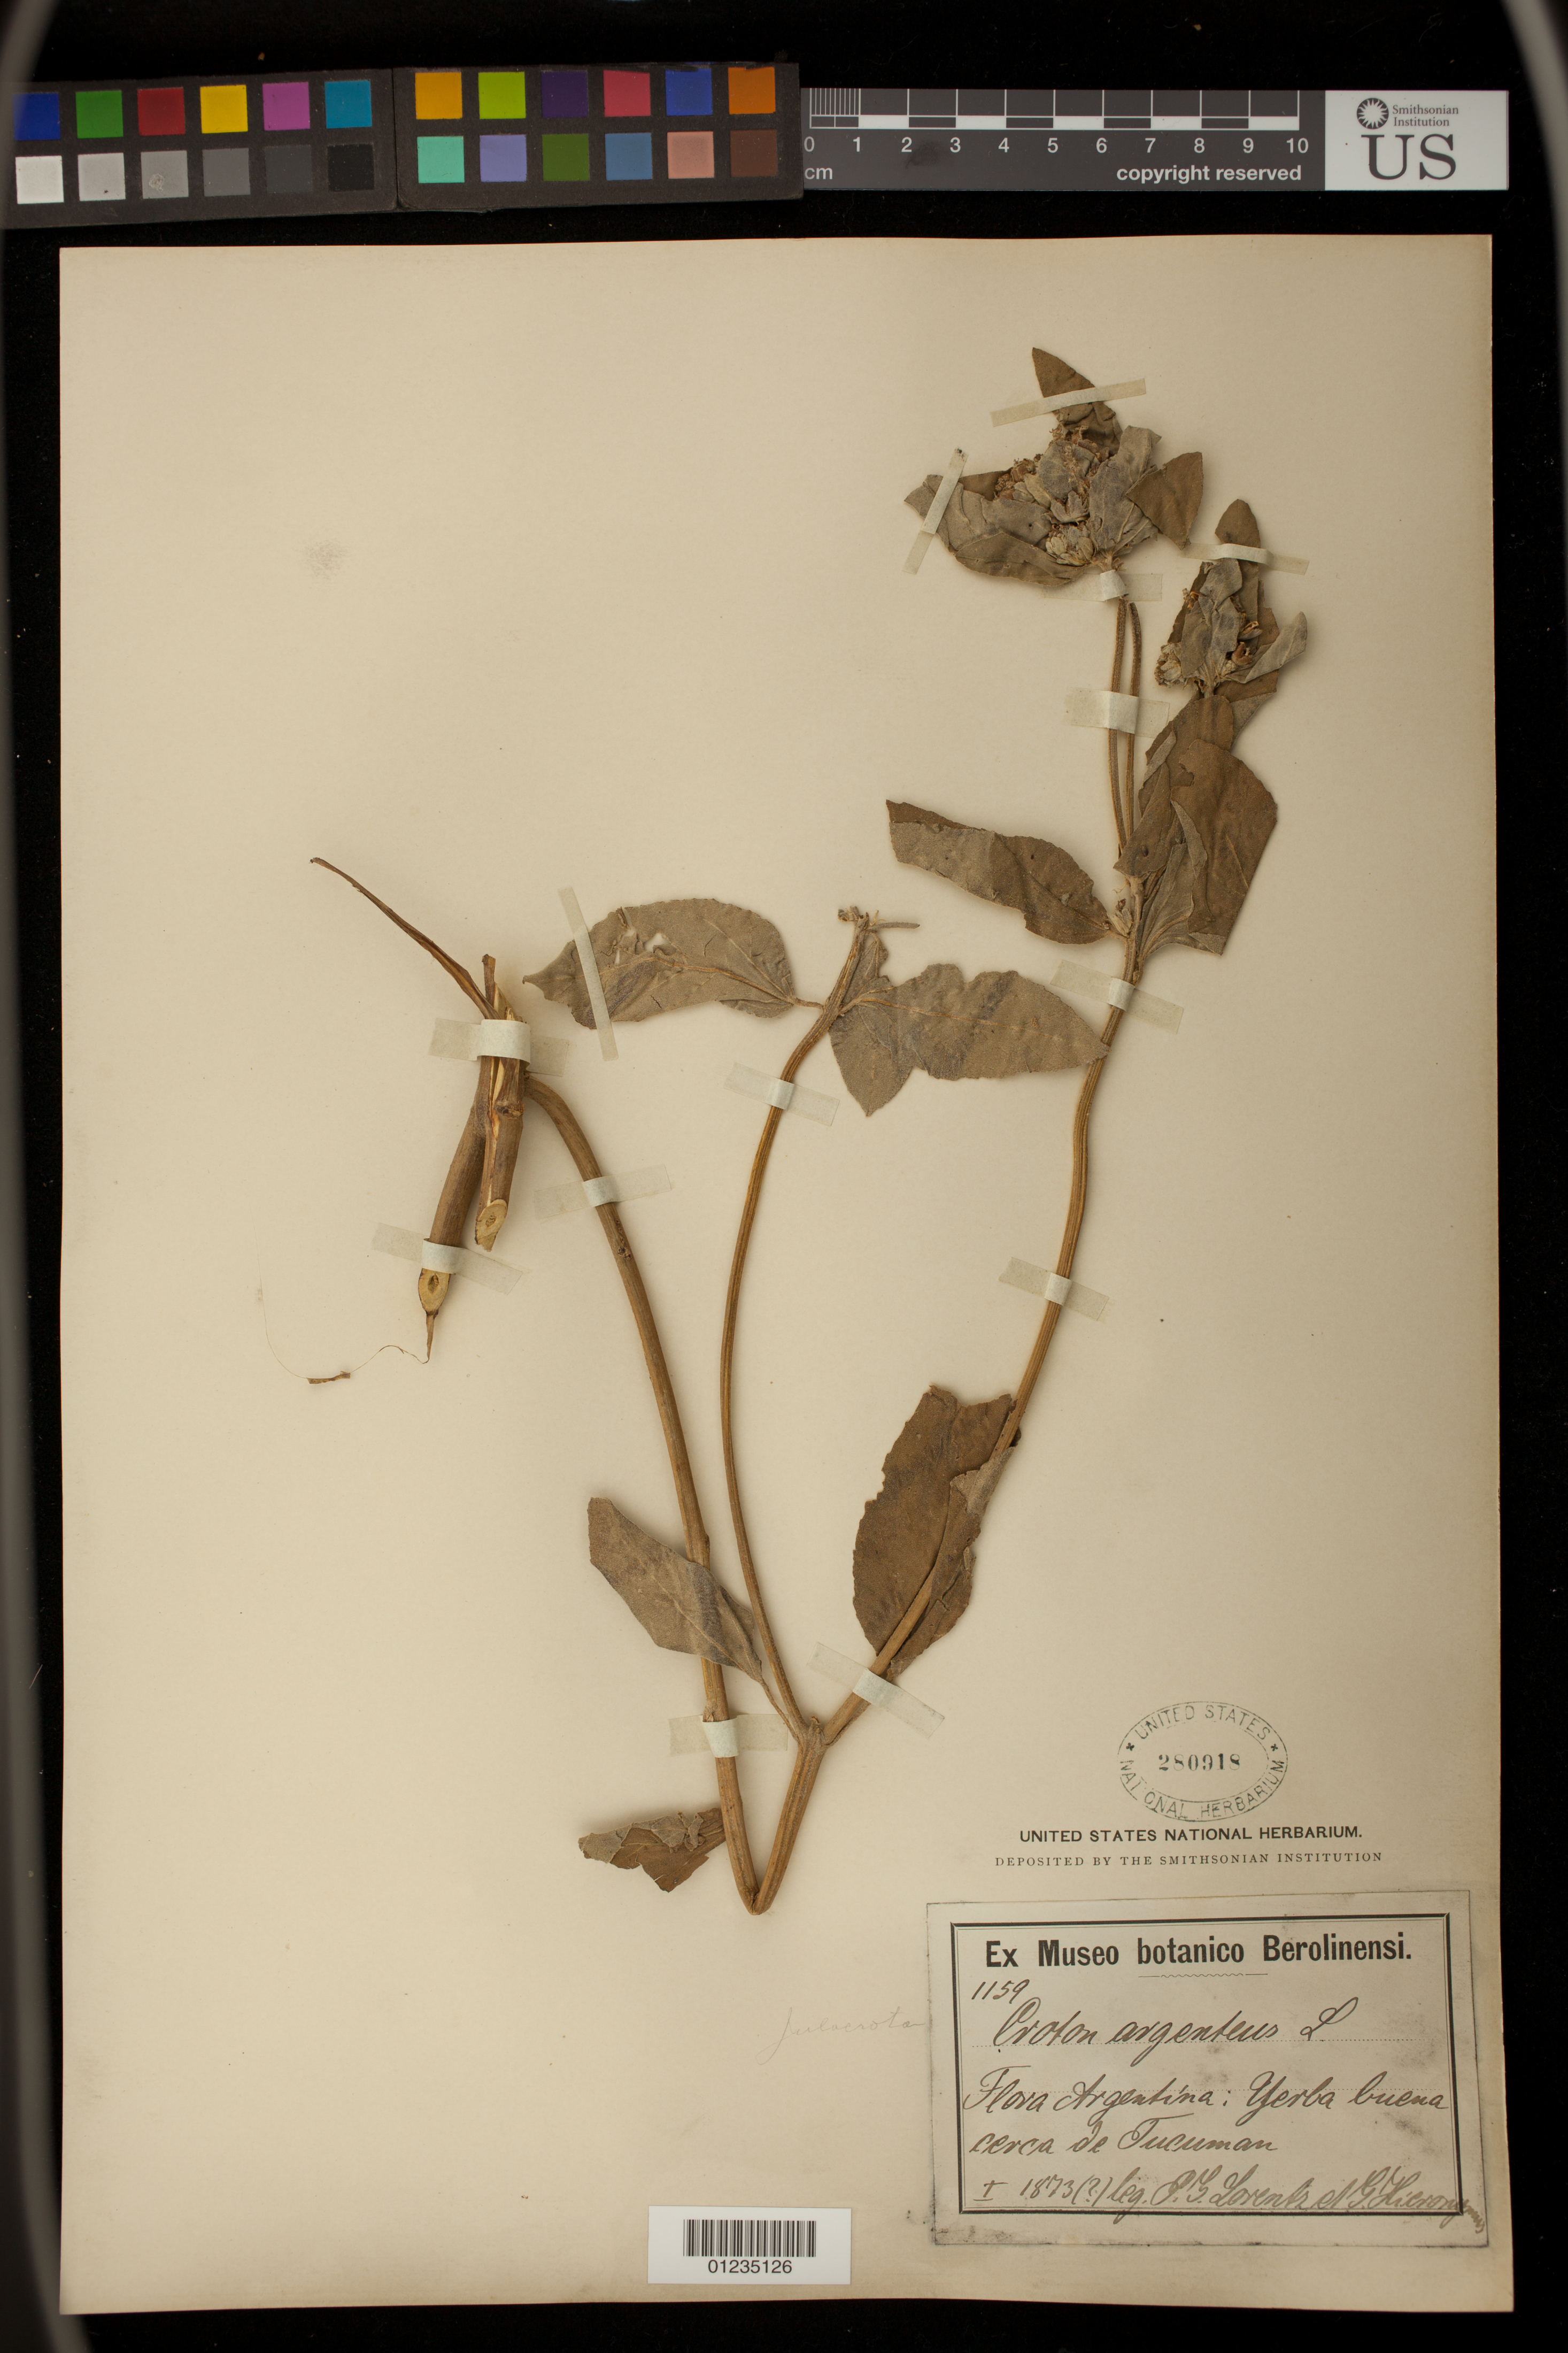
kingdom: Plantae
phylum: Tracheophyta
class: Magnoliopsida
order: Malpighiales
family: Euphorbiaceae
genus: Julocroton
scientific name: Julocroton argenteus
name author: (L.) Didr.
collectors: P. G. Lorentz & G. H. Hieronymus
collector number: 1159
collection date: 1873-01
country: Argentina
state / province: Tucumán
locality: Yerba Buena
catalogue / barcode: US 280918